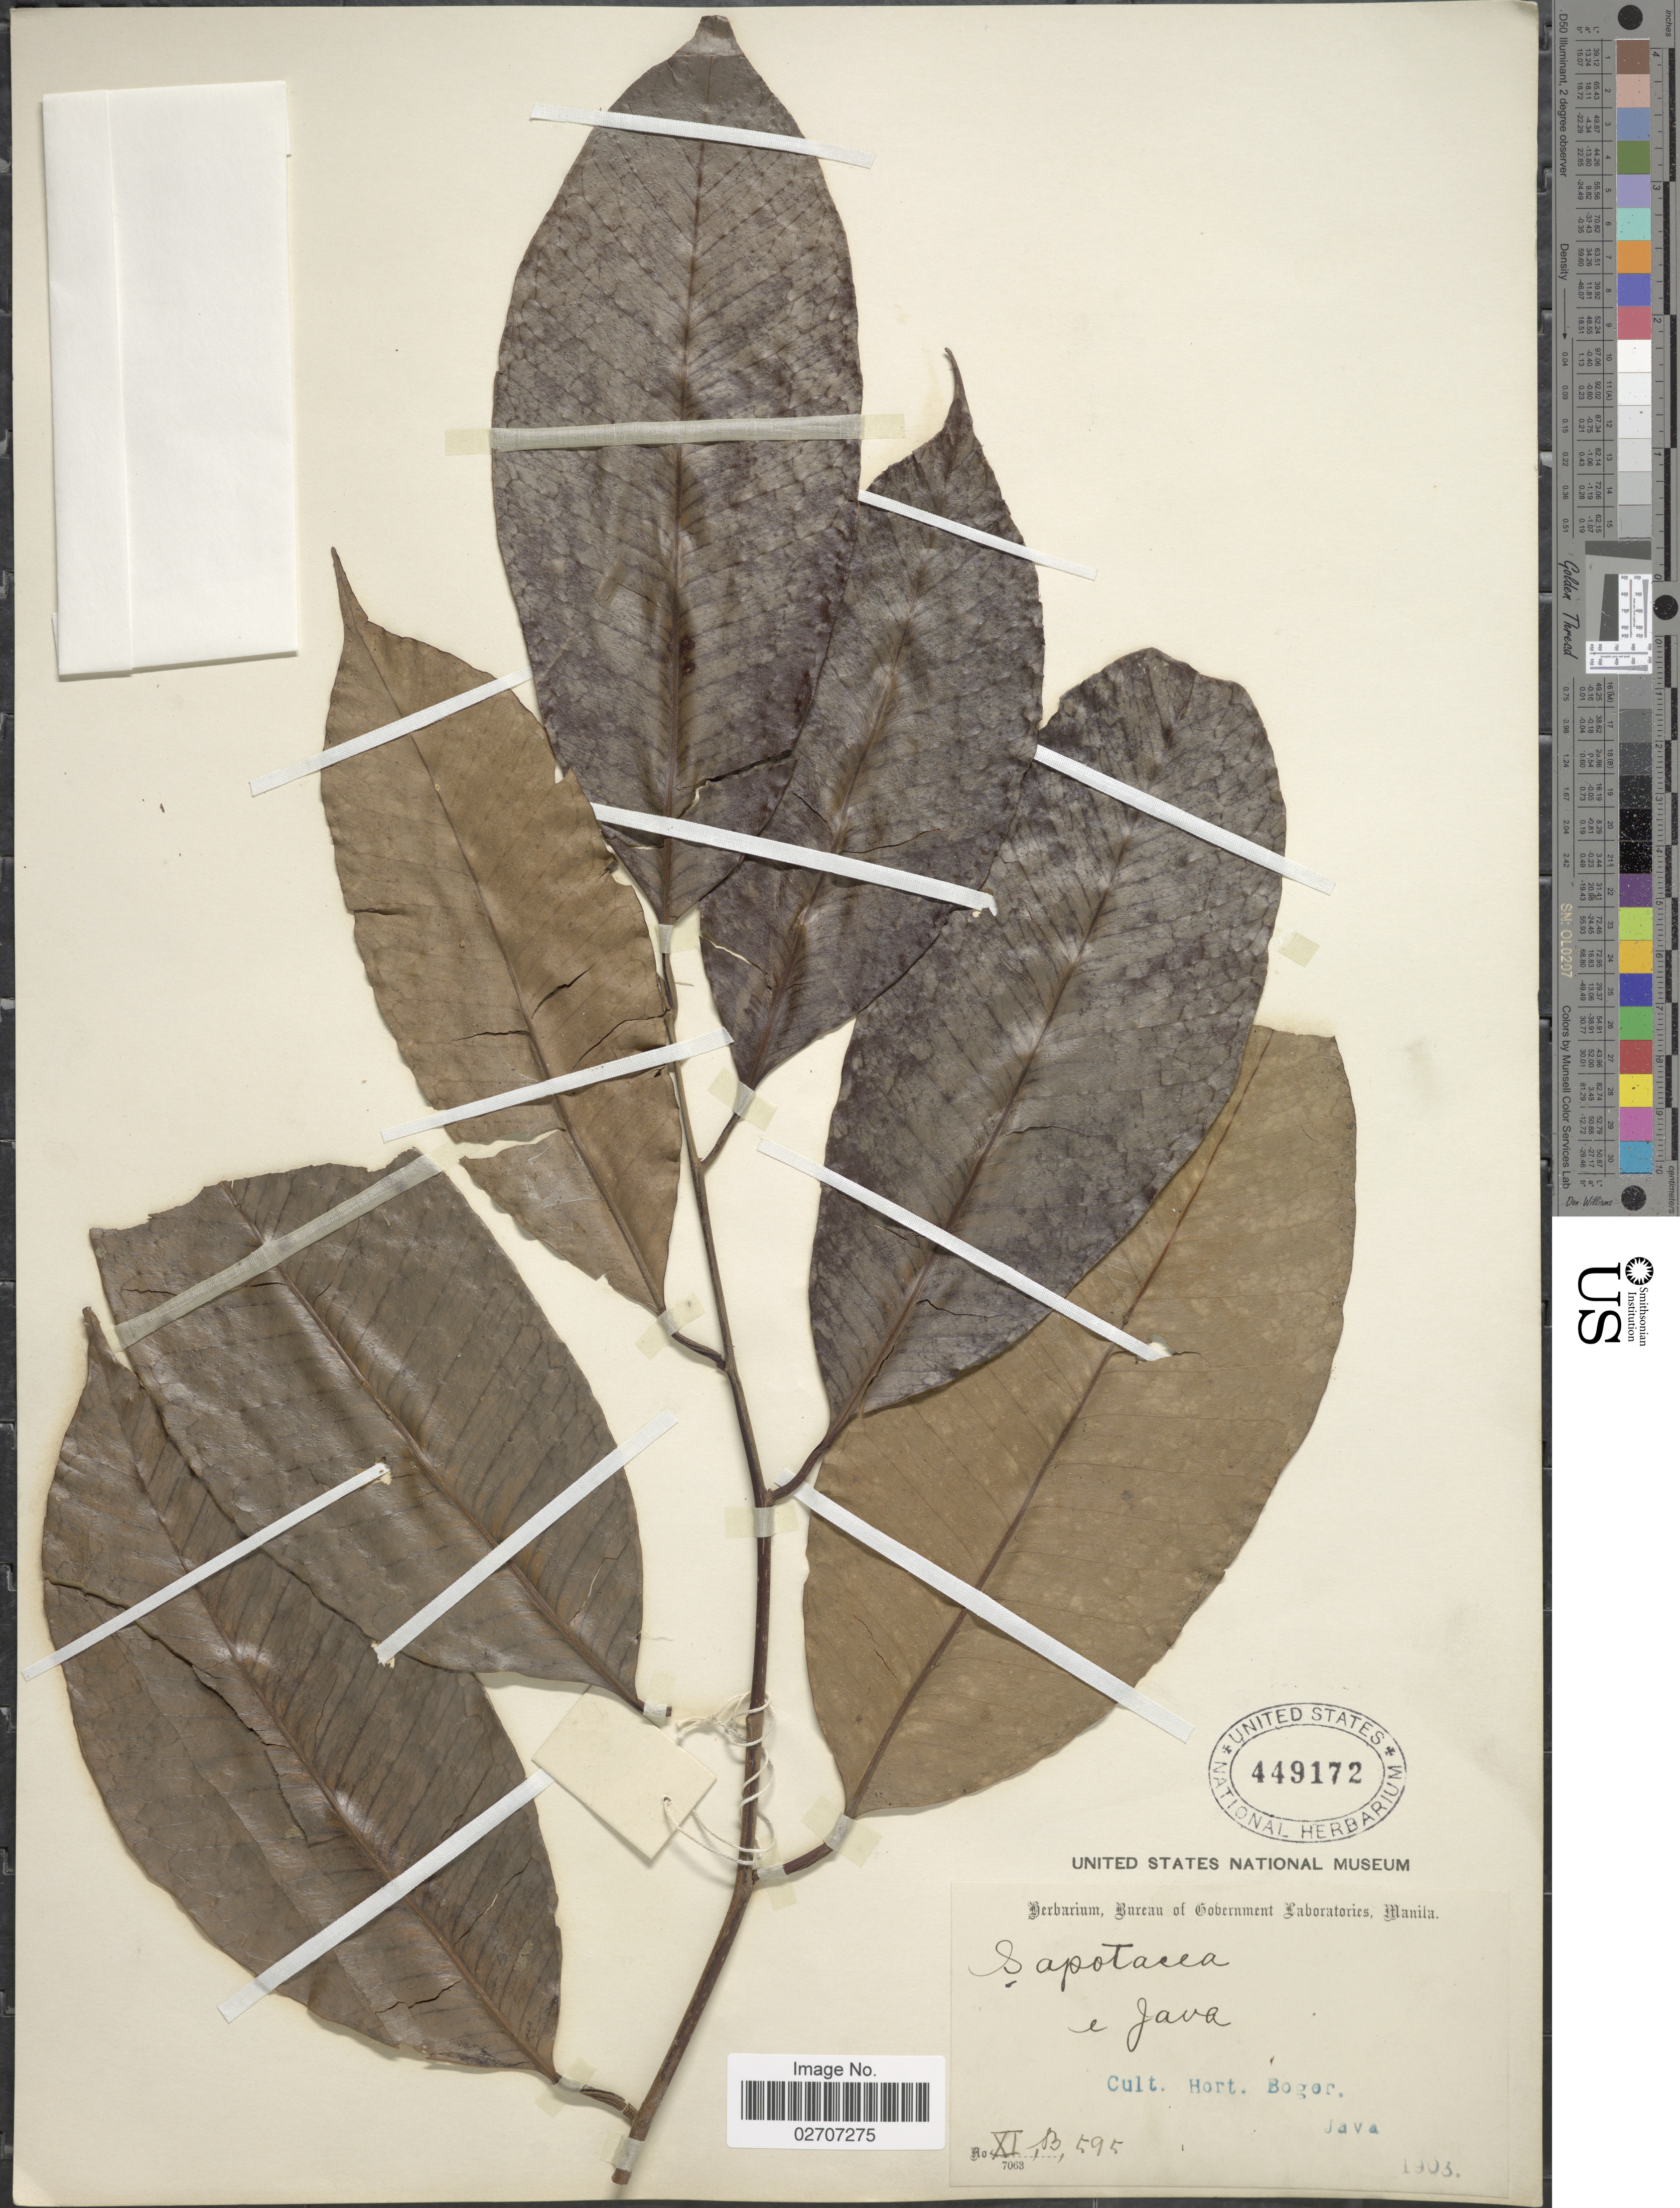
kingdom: Plantae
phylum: Tracheophyta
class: Magnoliopsida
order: Ericales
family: Sapotaceae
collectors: Ex herb. Bureau of Government Laboratories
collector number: XI,B,595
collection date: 1903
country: Indonesia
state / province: Java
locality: Cult. Hort. Bogor. Java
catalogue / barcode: US 449172